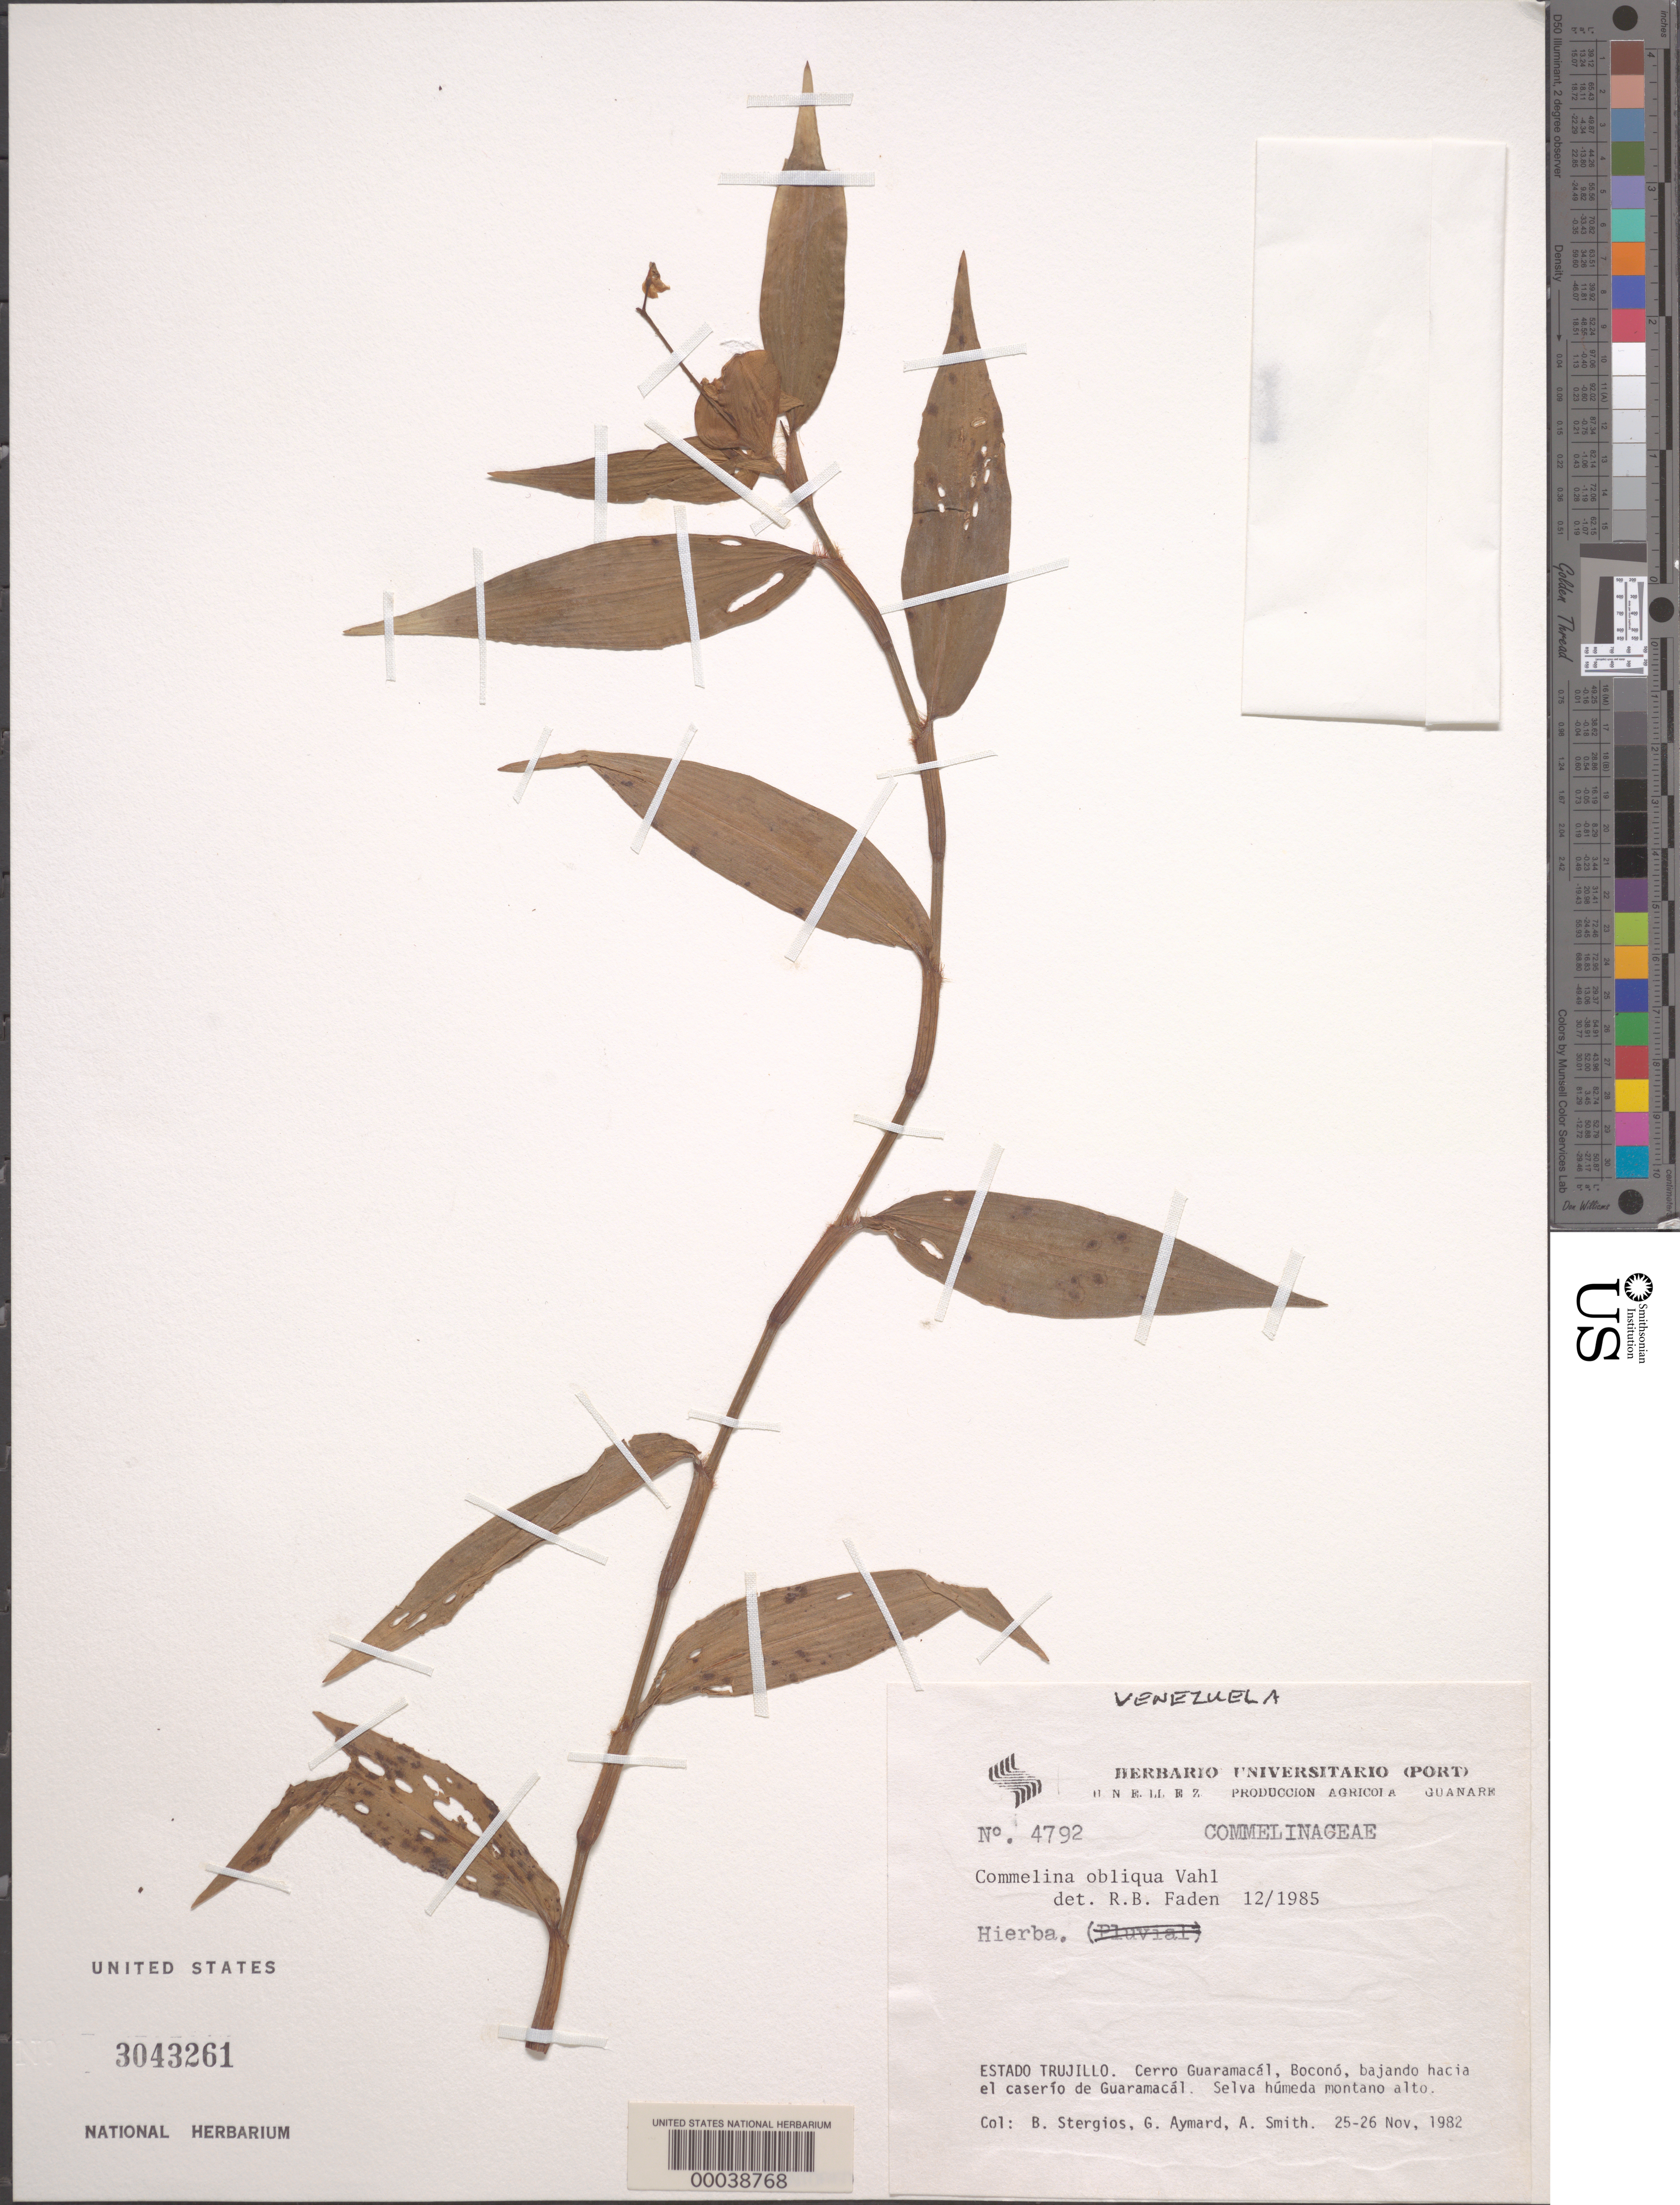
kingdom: Plantae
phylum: Tracheophyta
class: Liliopsida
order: Commelinales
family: Commelinaceae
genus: Commelina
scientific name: Commelina obliqua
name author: Vahl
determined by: Faden, Robert B., (US), Smithsonian Institution - National Museum of Natural History (UNITED STATES)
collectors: B. G. Stergios, G. A. Aymard & A. Smith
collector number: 4792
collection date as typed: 25 Nov 1982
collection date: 1982-11-25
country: Venezuela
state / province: Trujillo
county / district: Boconó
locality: Cerro Guaramacál, bajando hacia el caserío de Guaramacál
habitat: Moist mountain forest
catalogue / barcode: US 3043261